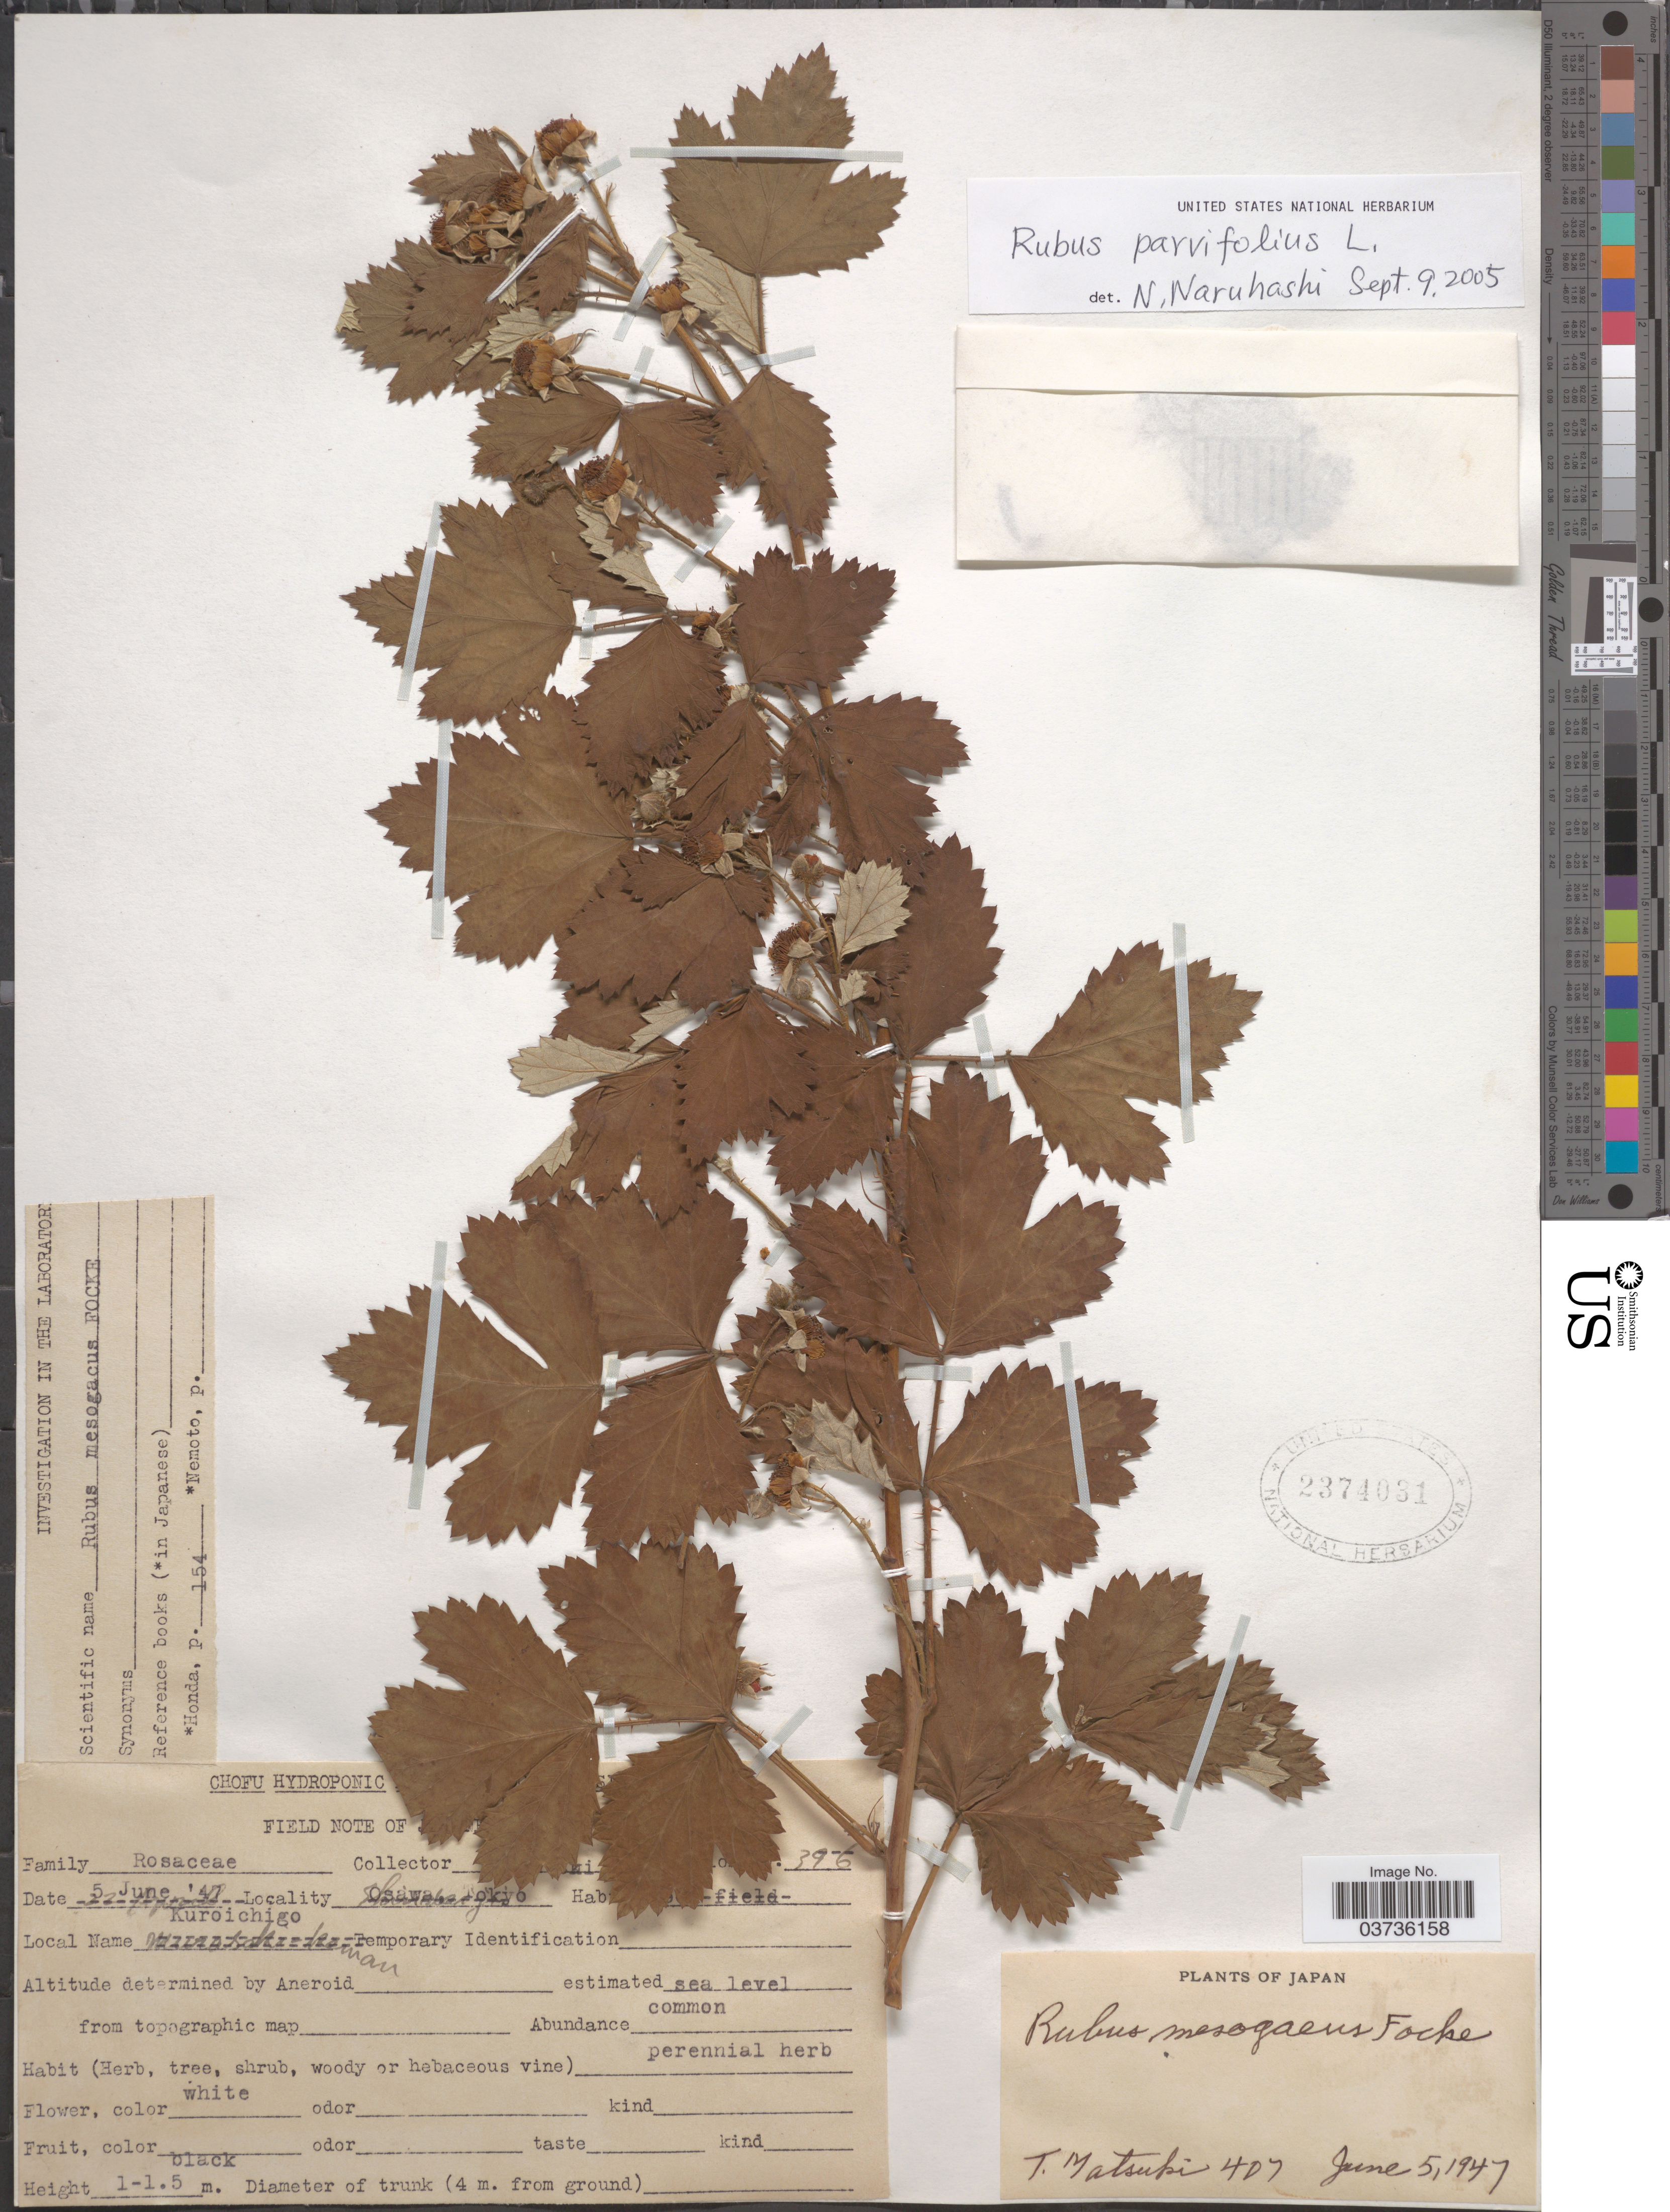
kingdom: Plantae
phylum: Tracheophyta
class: Magnoliopsida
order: Rosales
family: Rosaceae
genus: Rubus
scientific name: Rubus parvifolius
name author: L.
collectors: T. Matsuki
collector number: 407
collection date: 1947-06-05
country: Japan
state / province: Tokyo, Federal City of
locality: Osawa, Tokyo.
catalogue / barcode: US 2374031